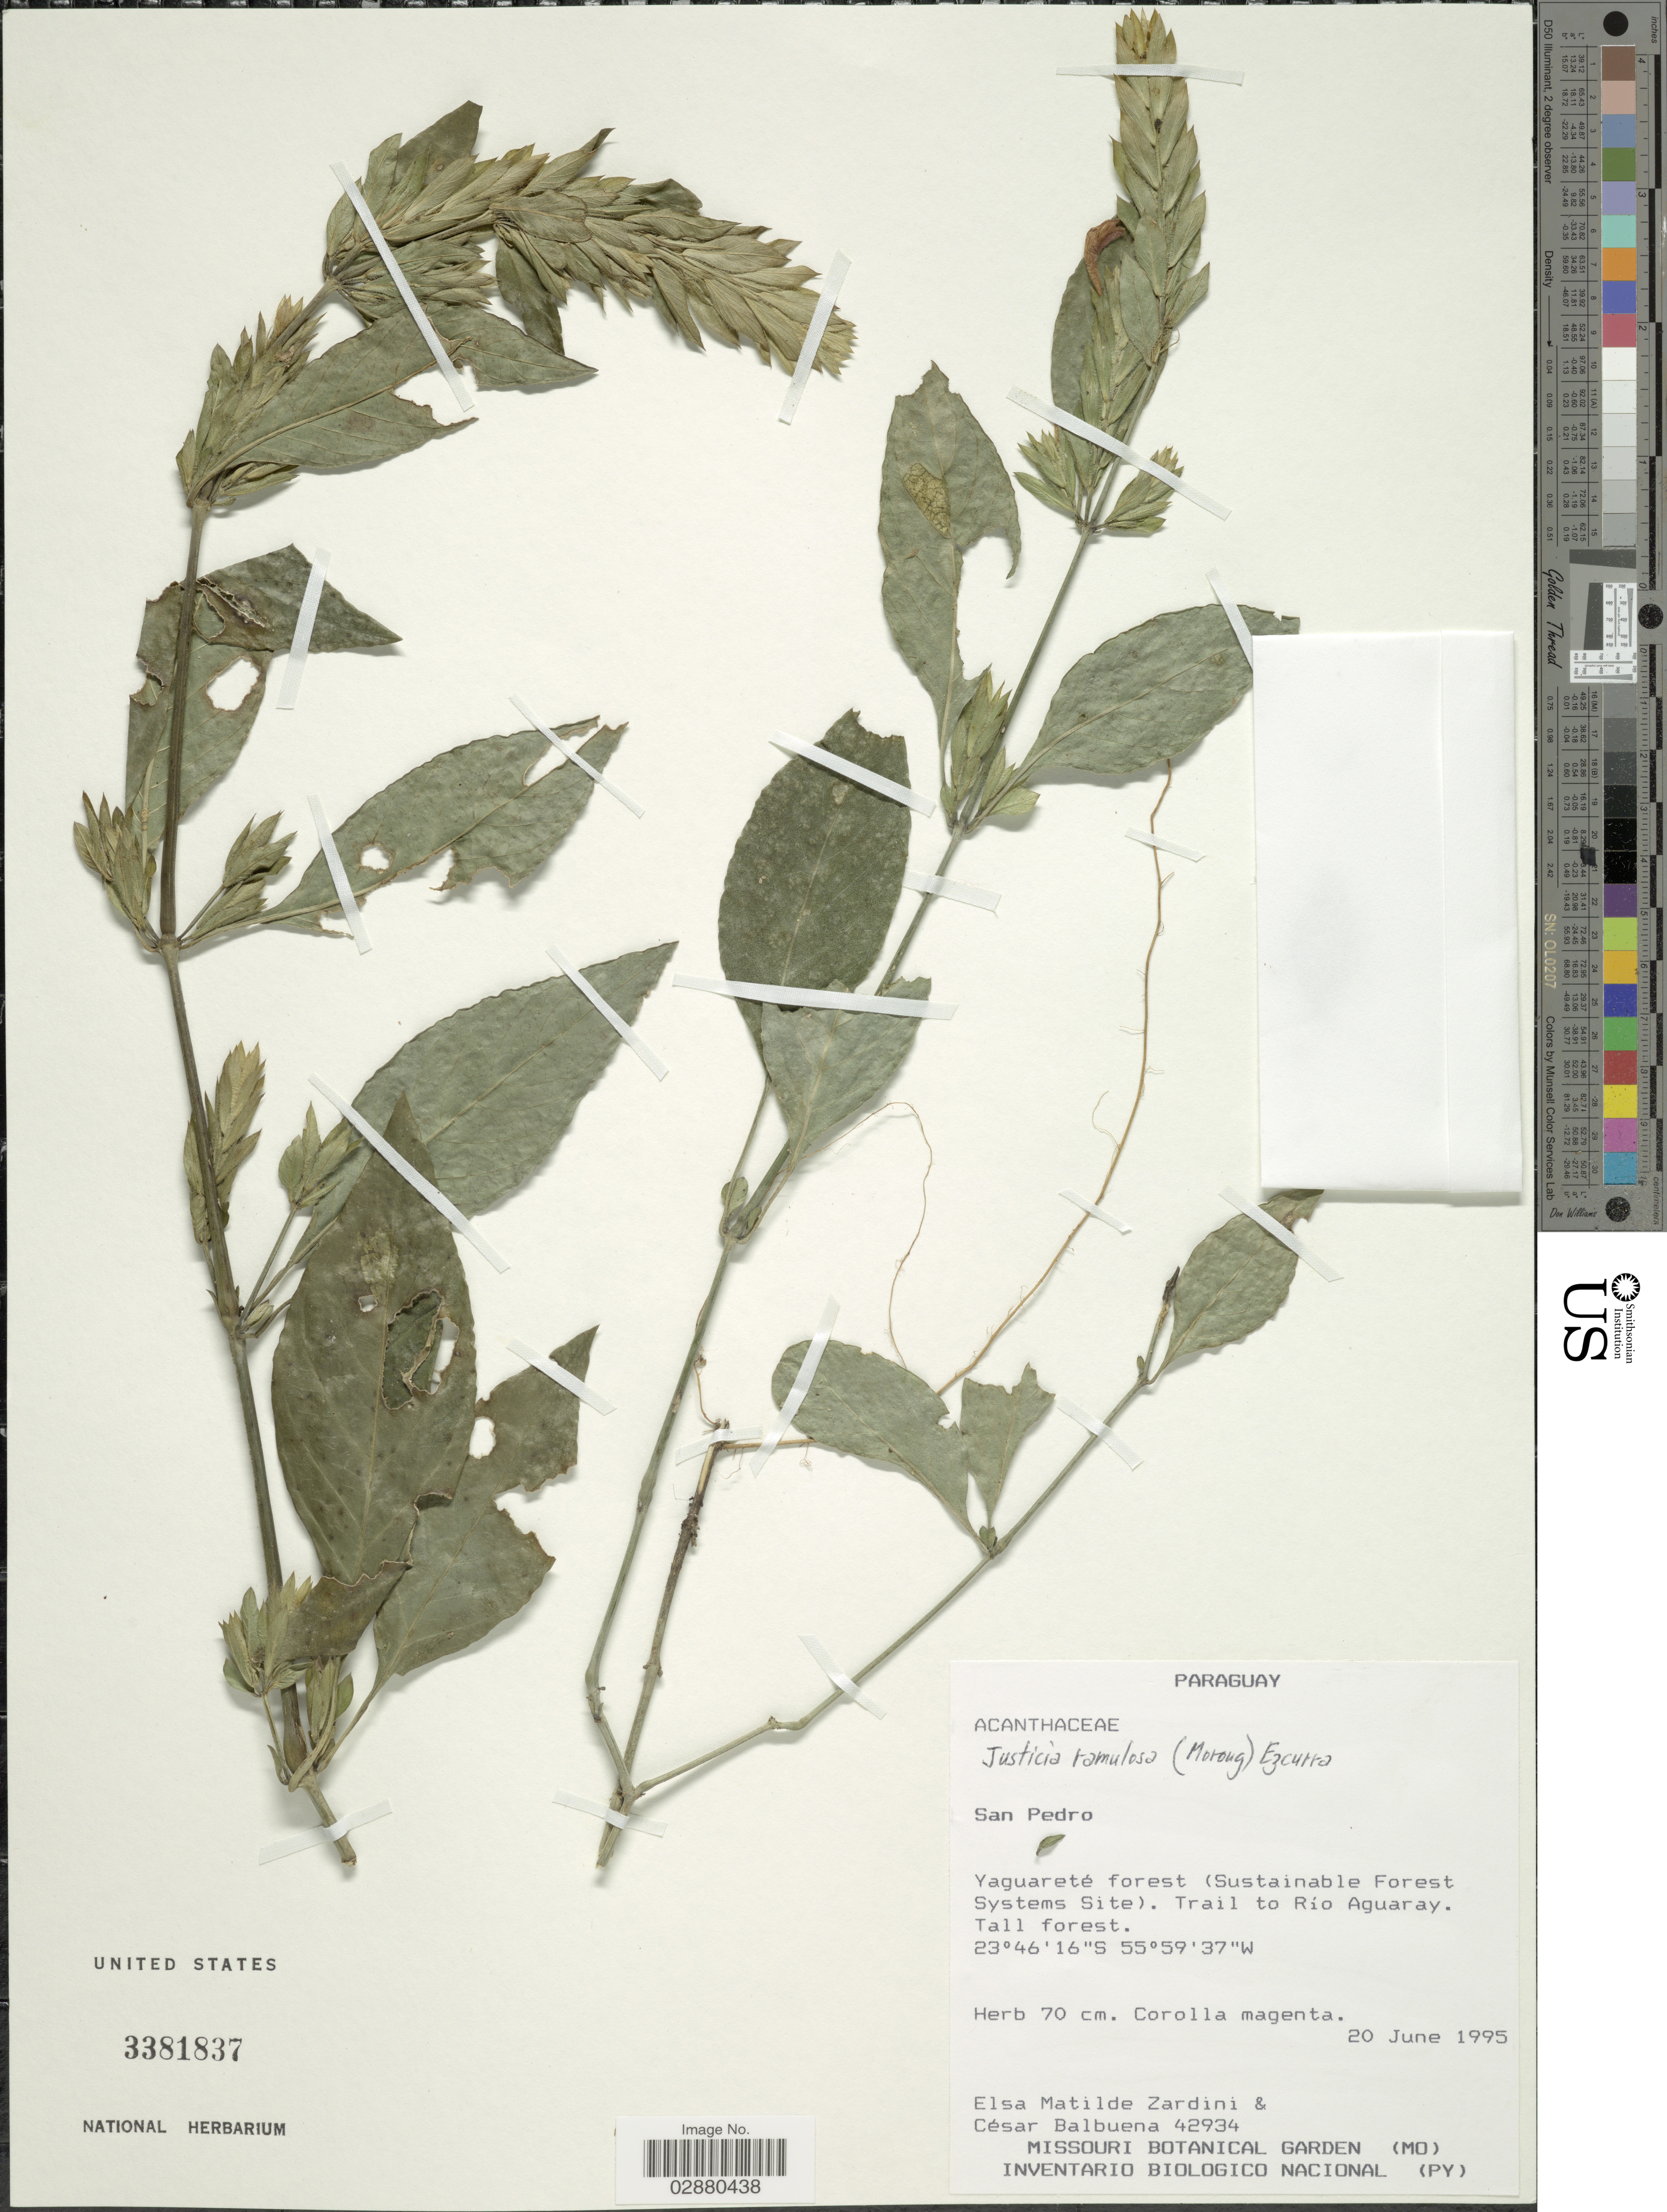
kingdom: Plantae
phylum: Tracheophyta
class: Magnoliopsida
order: Lamiales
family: Acanthaceae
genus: Justicia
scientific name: Justicia ramulosa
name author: (Morong) C. Ezcurra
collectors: E. M. Zardini & C. Balbuena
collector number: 42934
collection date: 1995-06-20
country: Paraguay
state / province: San Pedro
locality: Yaguaraté forest (Sustainable Forest Systems Site). Trail to Río Aguaray.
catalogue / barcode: US 3381837